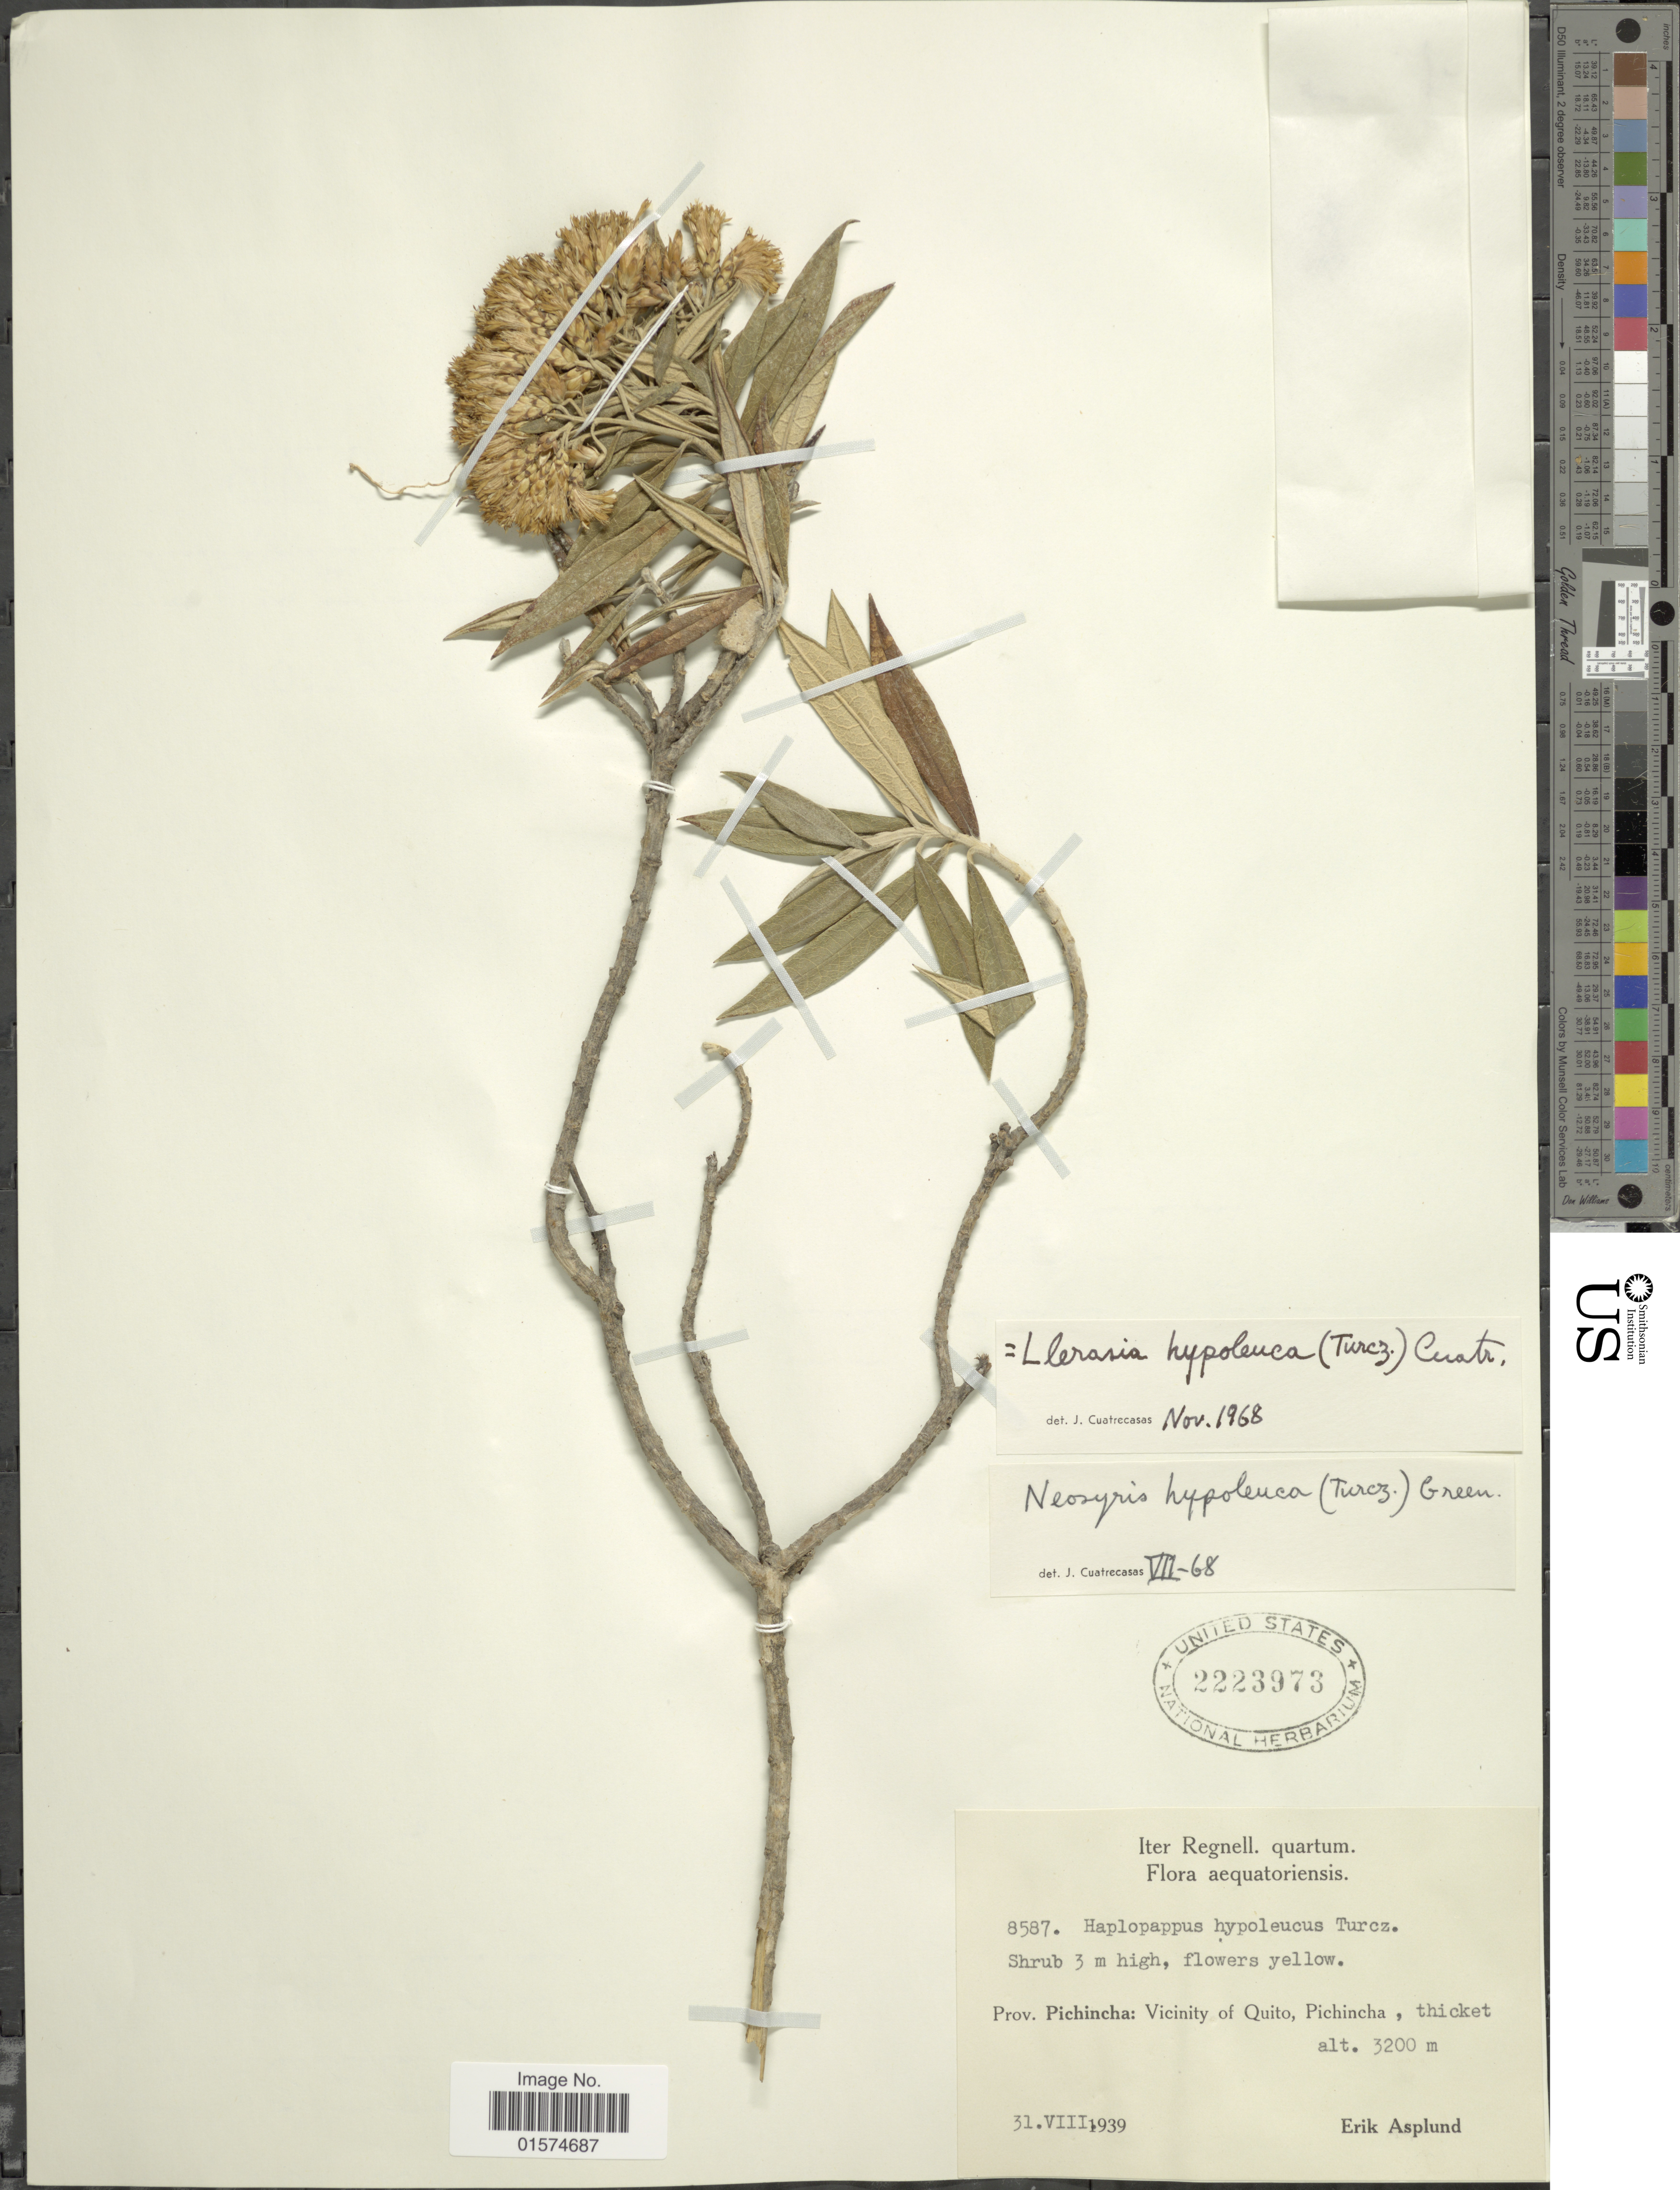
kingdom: Plantae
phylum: Tracheophyta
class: Magnoliopsida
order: Asterales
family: Asteraceae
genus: Llerasia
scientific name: Llerasia hypoleuca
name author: (Turcz.) Cuatrec.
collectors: E. Asplund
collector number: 8587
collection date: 1939-08-31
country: Ecuador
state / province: Pichincha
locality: Vicinity of Quito, Pichincha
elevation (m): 3200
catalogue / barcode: US 2223973